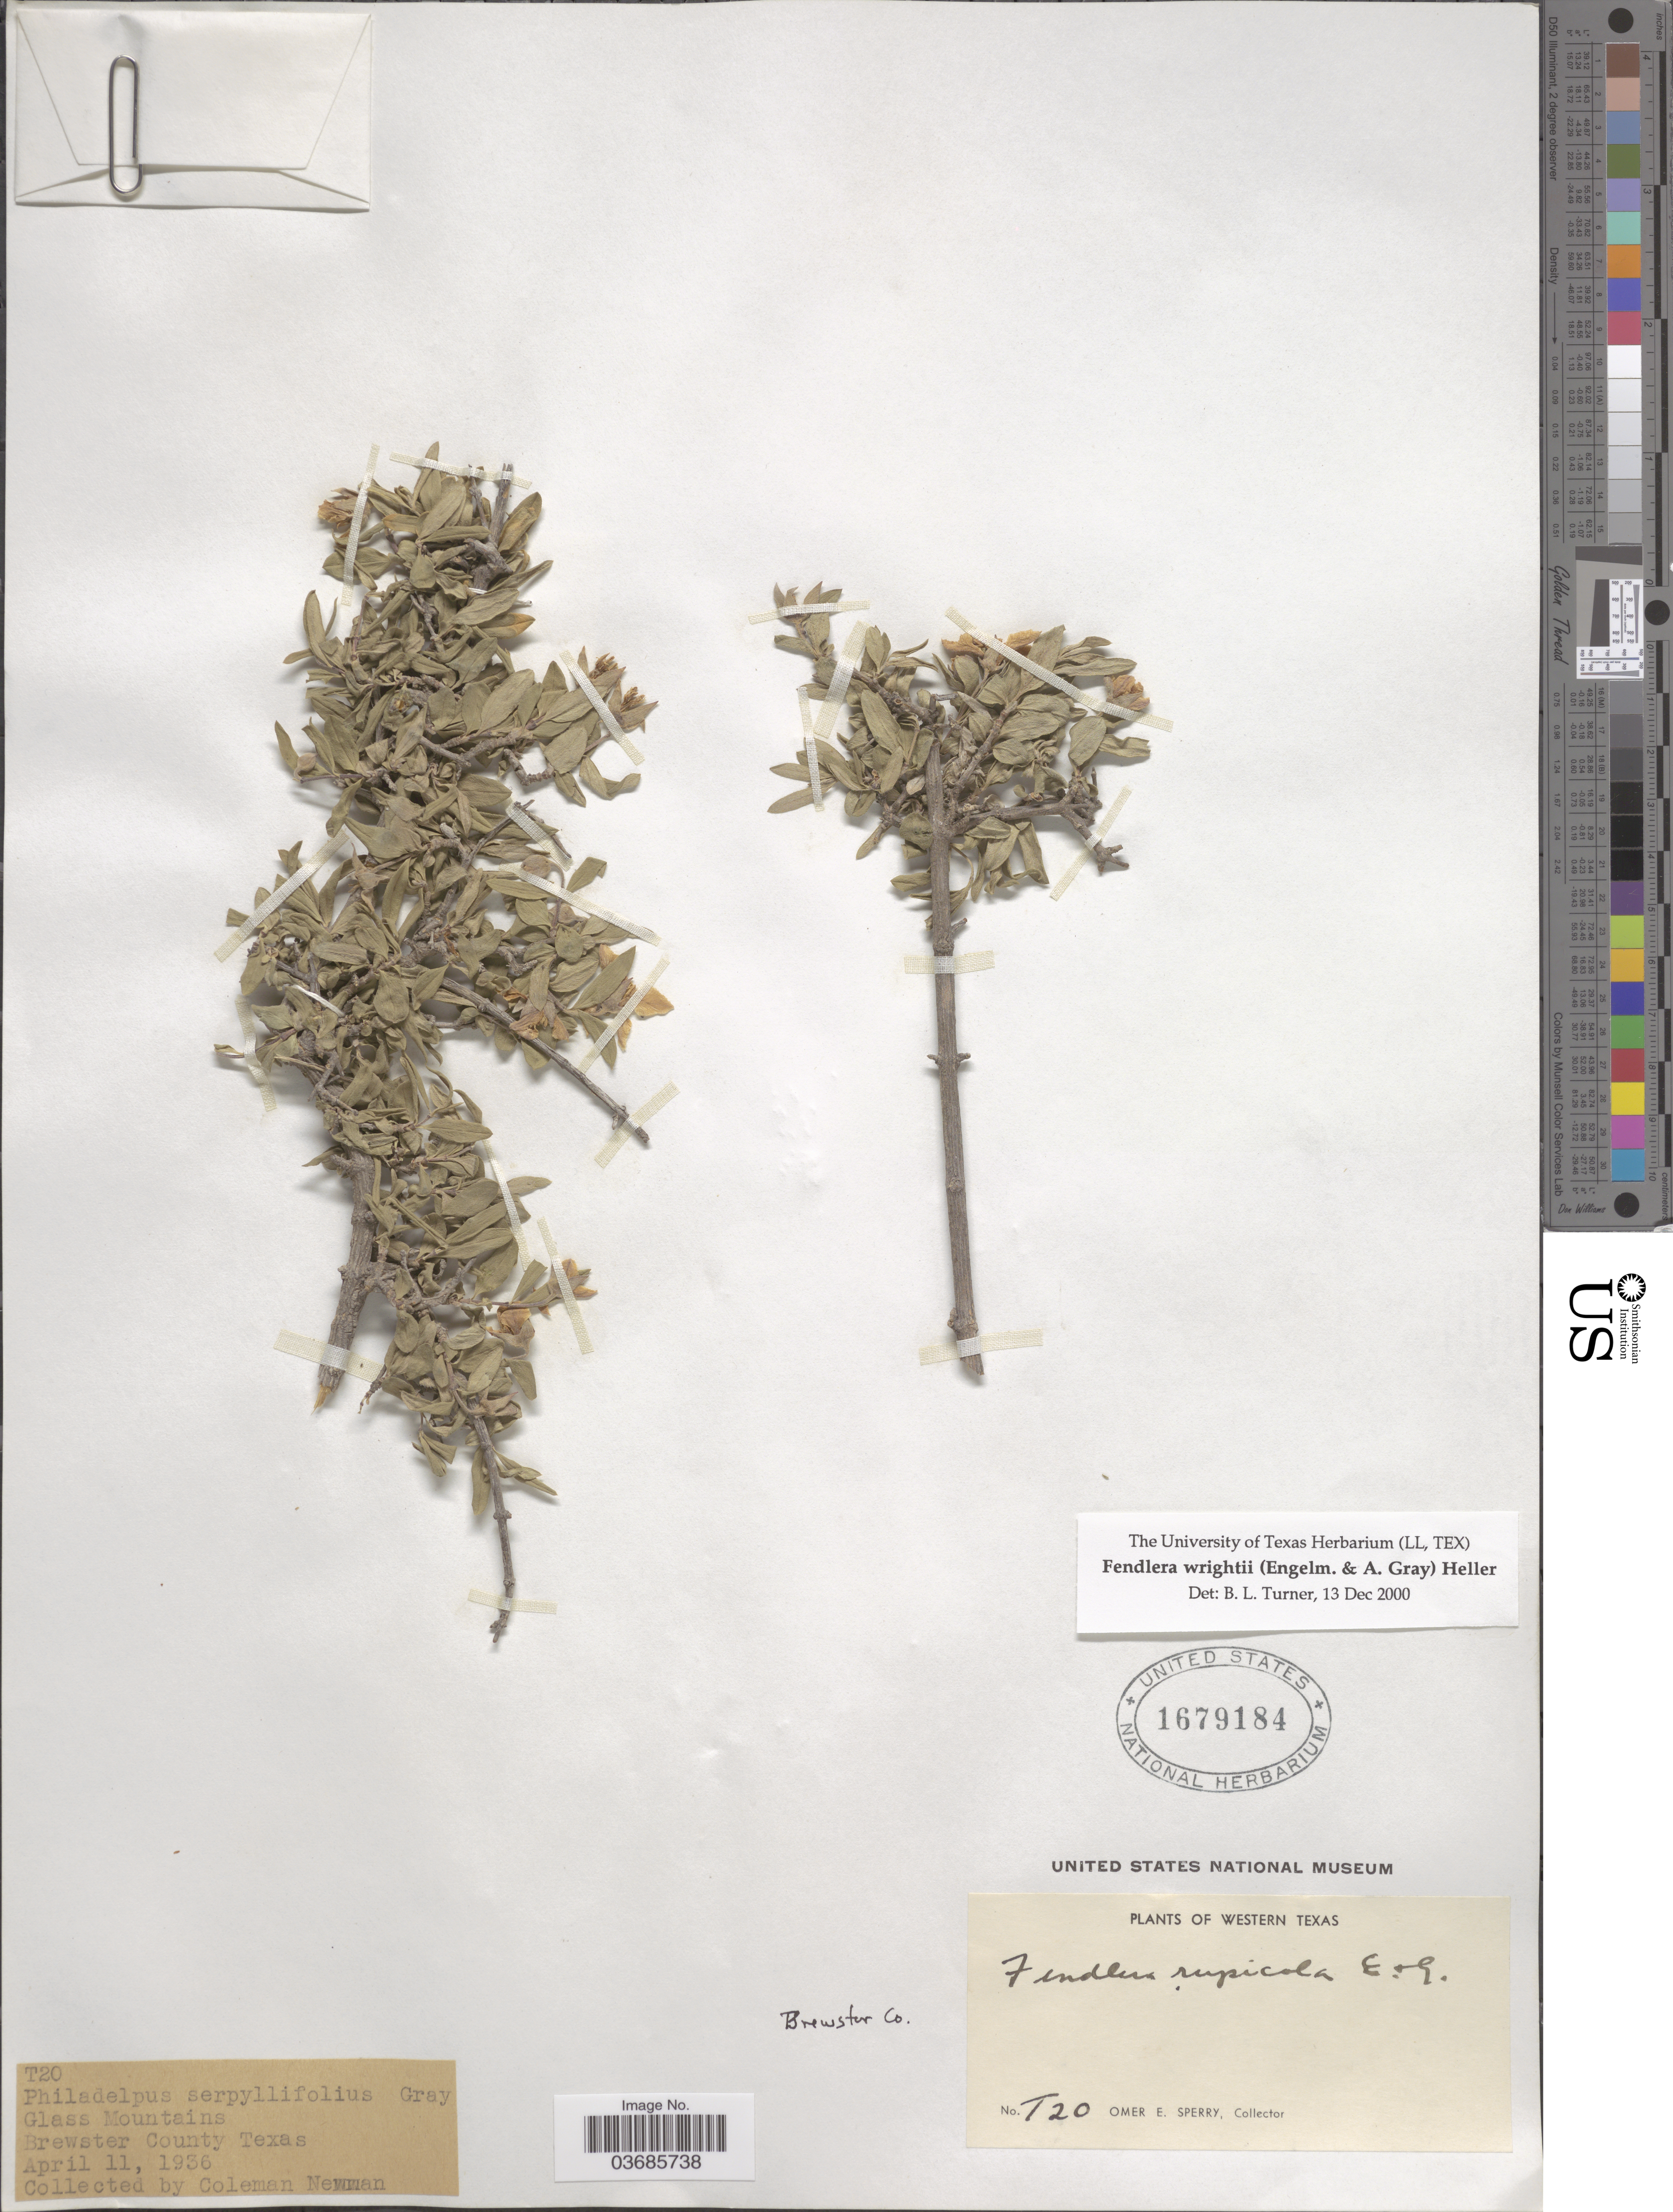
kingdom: Plantae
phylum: Tracheophyta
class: Magnoliopsida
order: Cornales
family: Hydrangeaceae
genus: Fendlera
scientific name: Fendlera wrightii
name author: (Engelm. & A. Gray) A. Heller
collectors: O. E. Sperry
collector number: T20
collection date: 1936-04-11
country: United States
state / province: Texas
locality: Glass Mountains. Brewster County. Western Texas.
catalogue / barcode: US 1679184